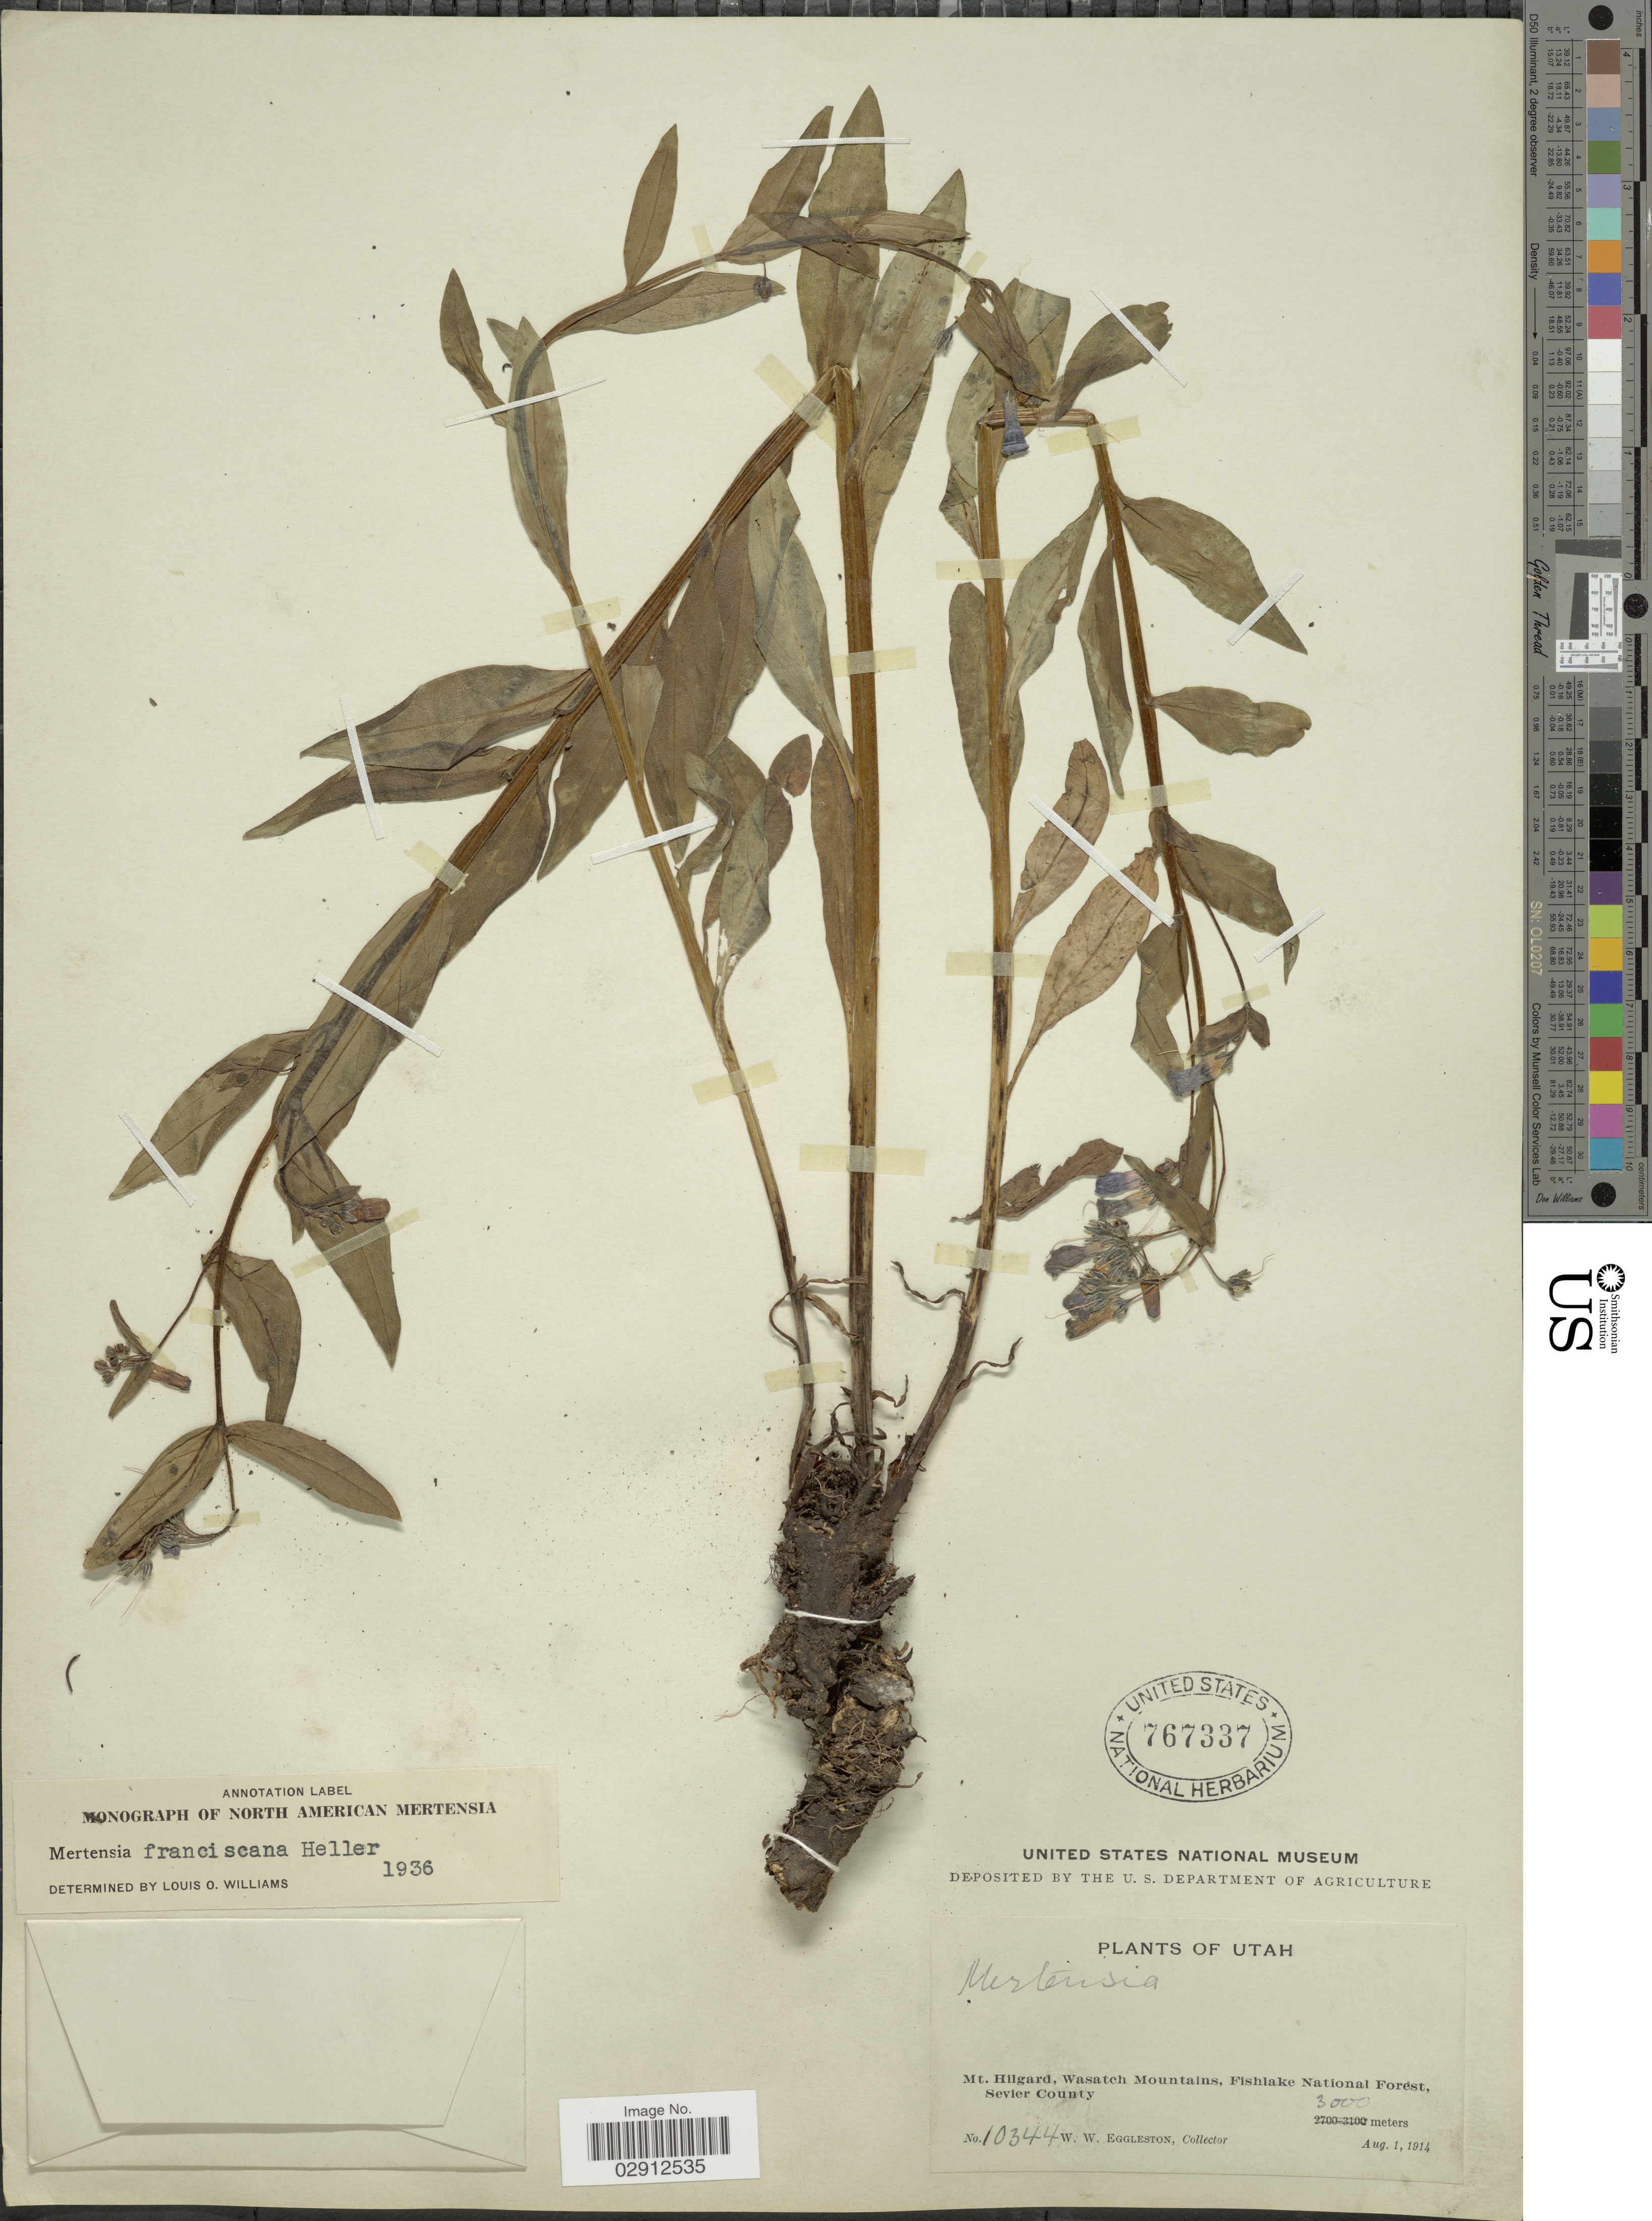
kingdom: Plantae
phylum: Tracheophyta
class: Magnoliopsida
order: Boraginales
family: Boraginaceae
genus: Mertensia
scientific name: Mertensia franciscana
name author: A. Heller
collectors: W. W. Eggleston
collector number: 10344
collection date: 1914-08-01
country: United States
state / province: Utah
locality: Mt. Hilgard, Wasatch Mountains, Fishlake National Forest, Sevier County.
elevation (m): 3000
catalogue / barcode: US 767337